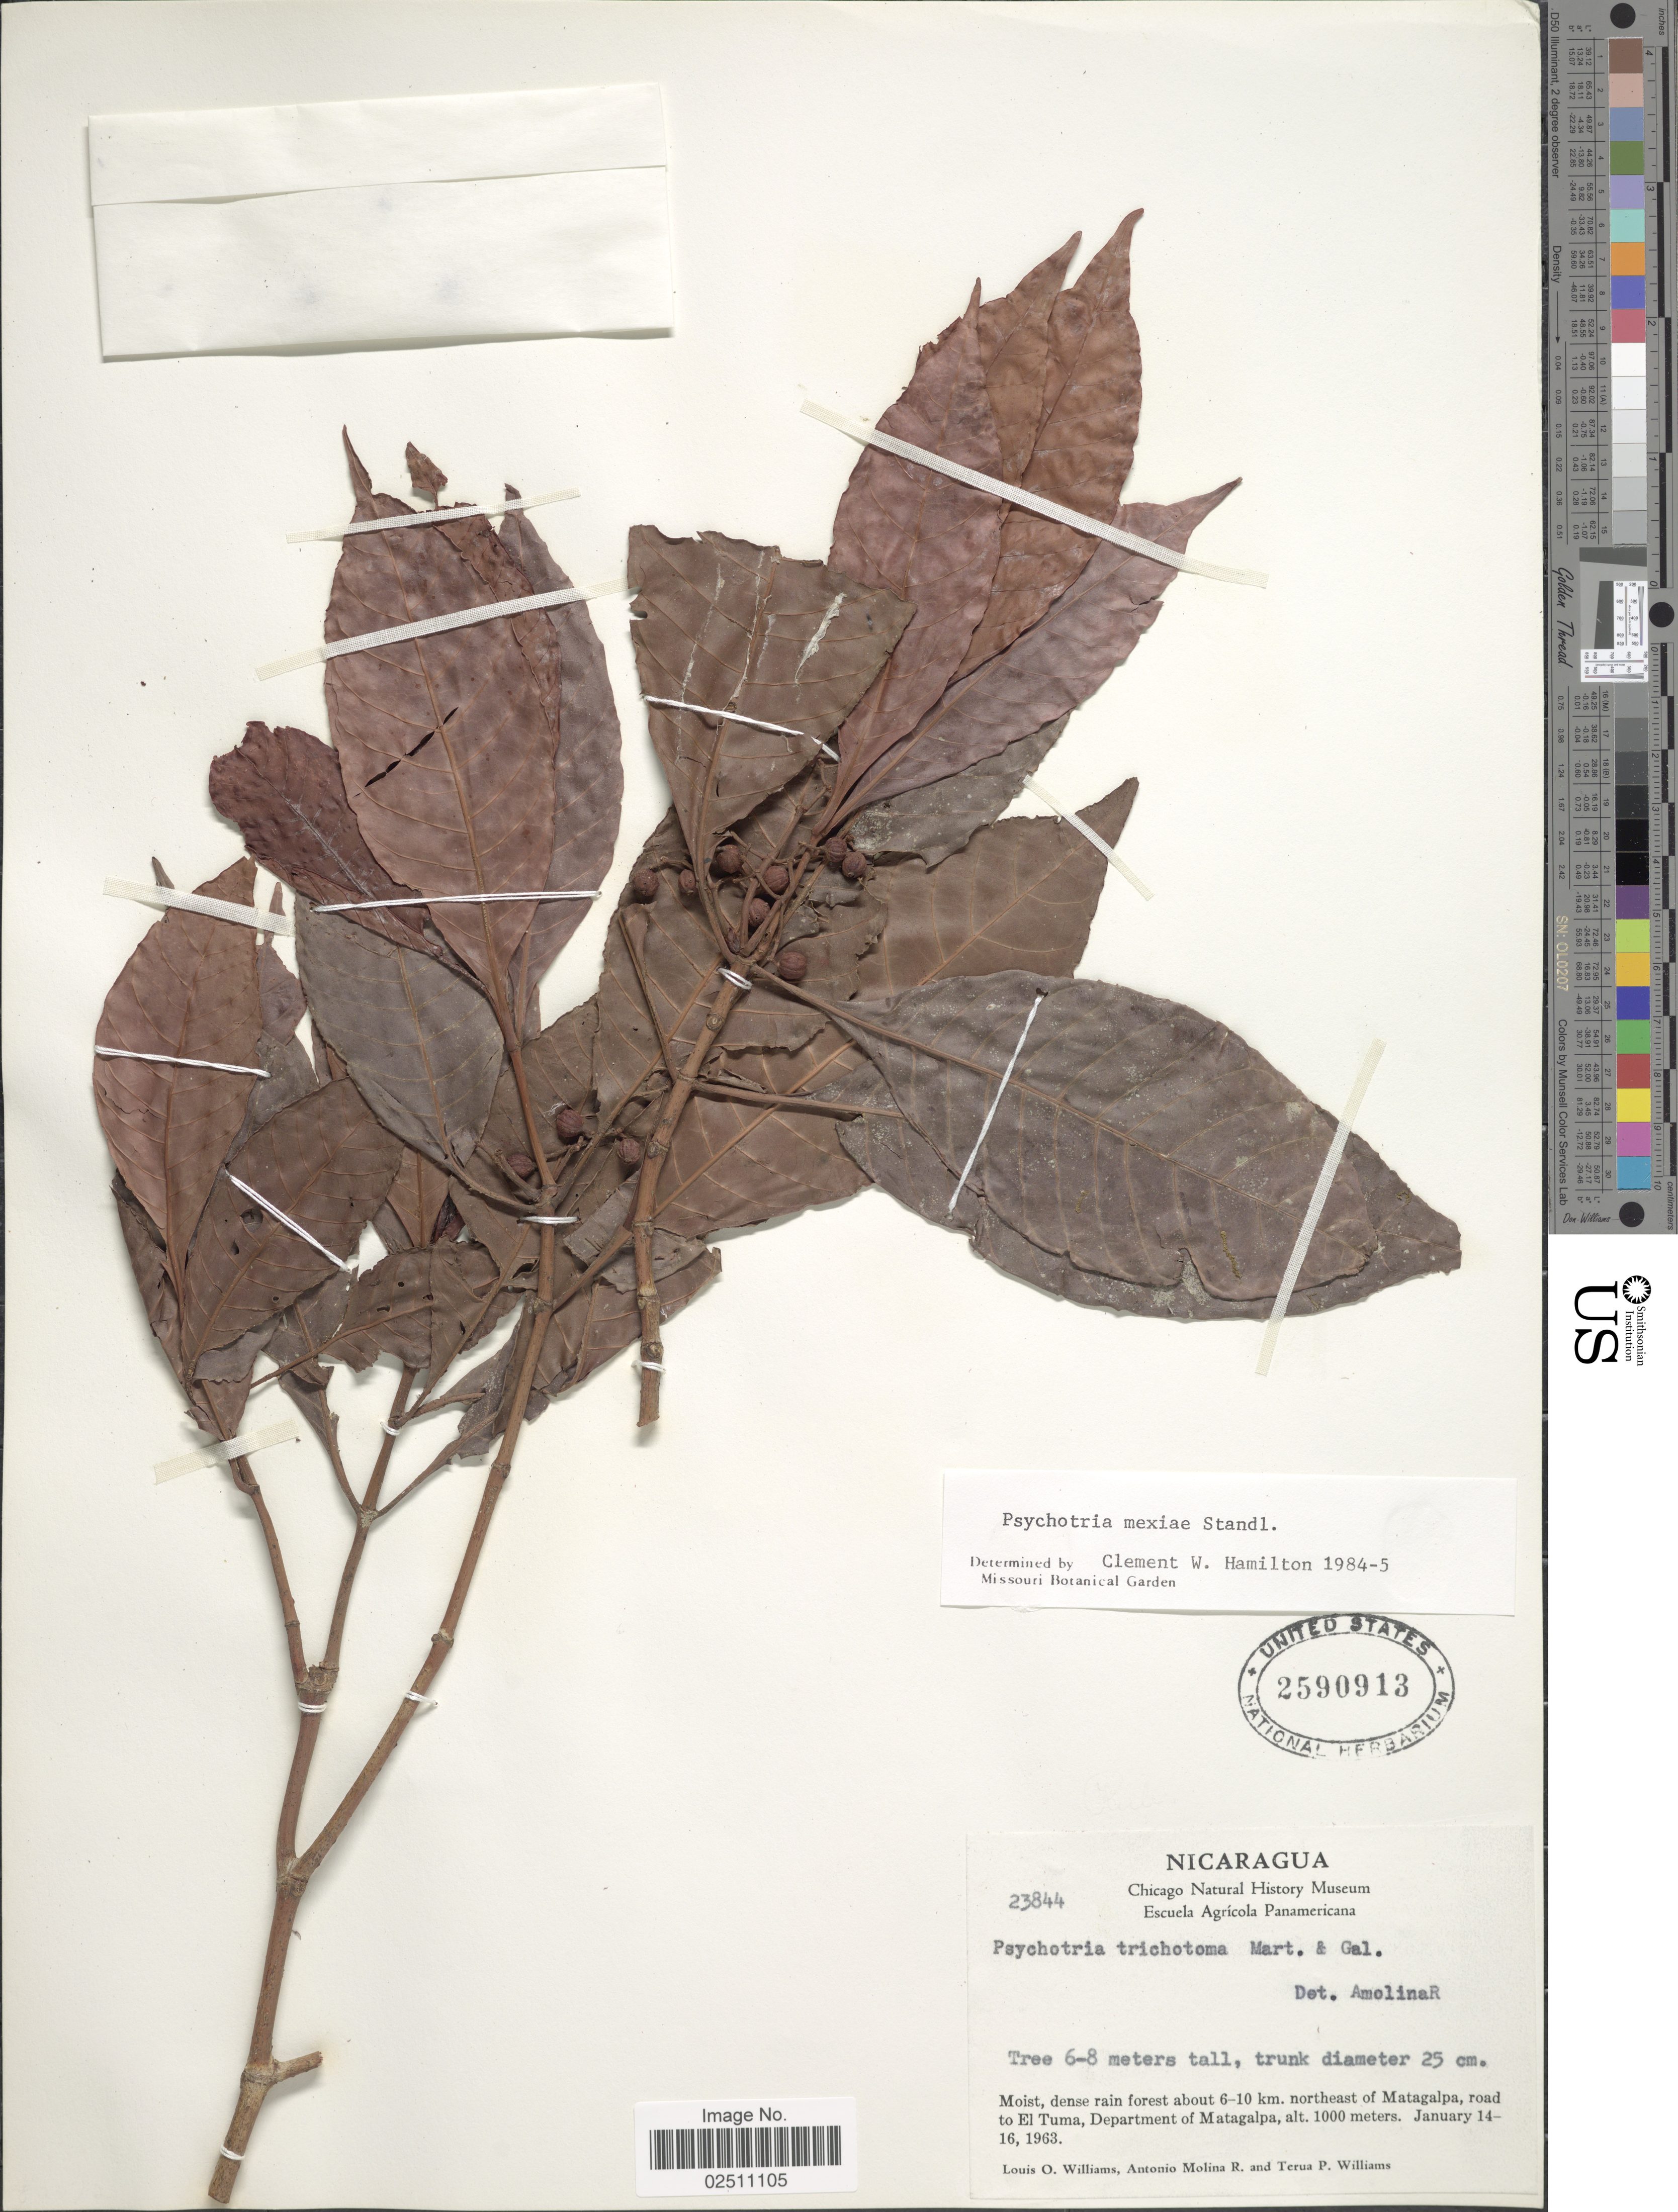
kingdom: Plantae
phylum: Tracheophyta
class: Magnoliopsida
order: Gentianales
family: Rubiaceae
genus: Psychotria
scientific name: Psychotria mexiae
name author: Standl.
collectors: L. O. Williams, A. Molina R. & T. P. Williams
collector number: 23844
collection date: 1963-01-14/1963-01-16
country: Nicaragua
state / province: Matagalpa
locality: Moist, dense rain forest about 6-10 km. northeast of Matagalpa, road to El Tuma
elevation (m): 1000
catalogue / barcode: US 2590913